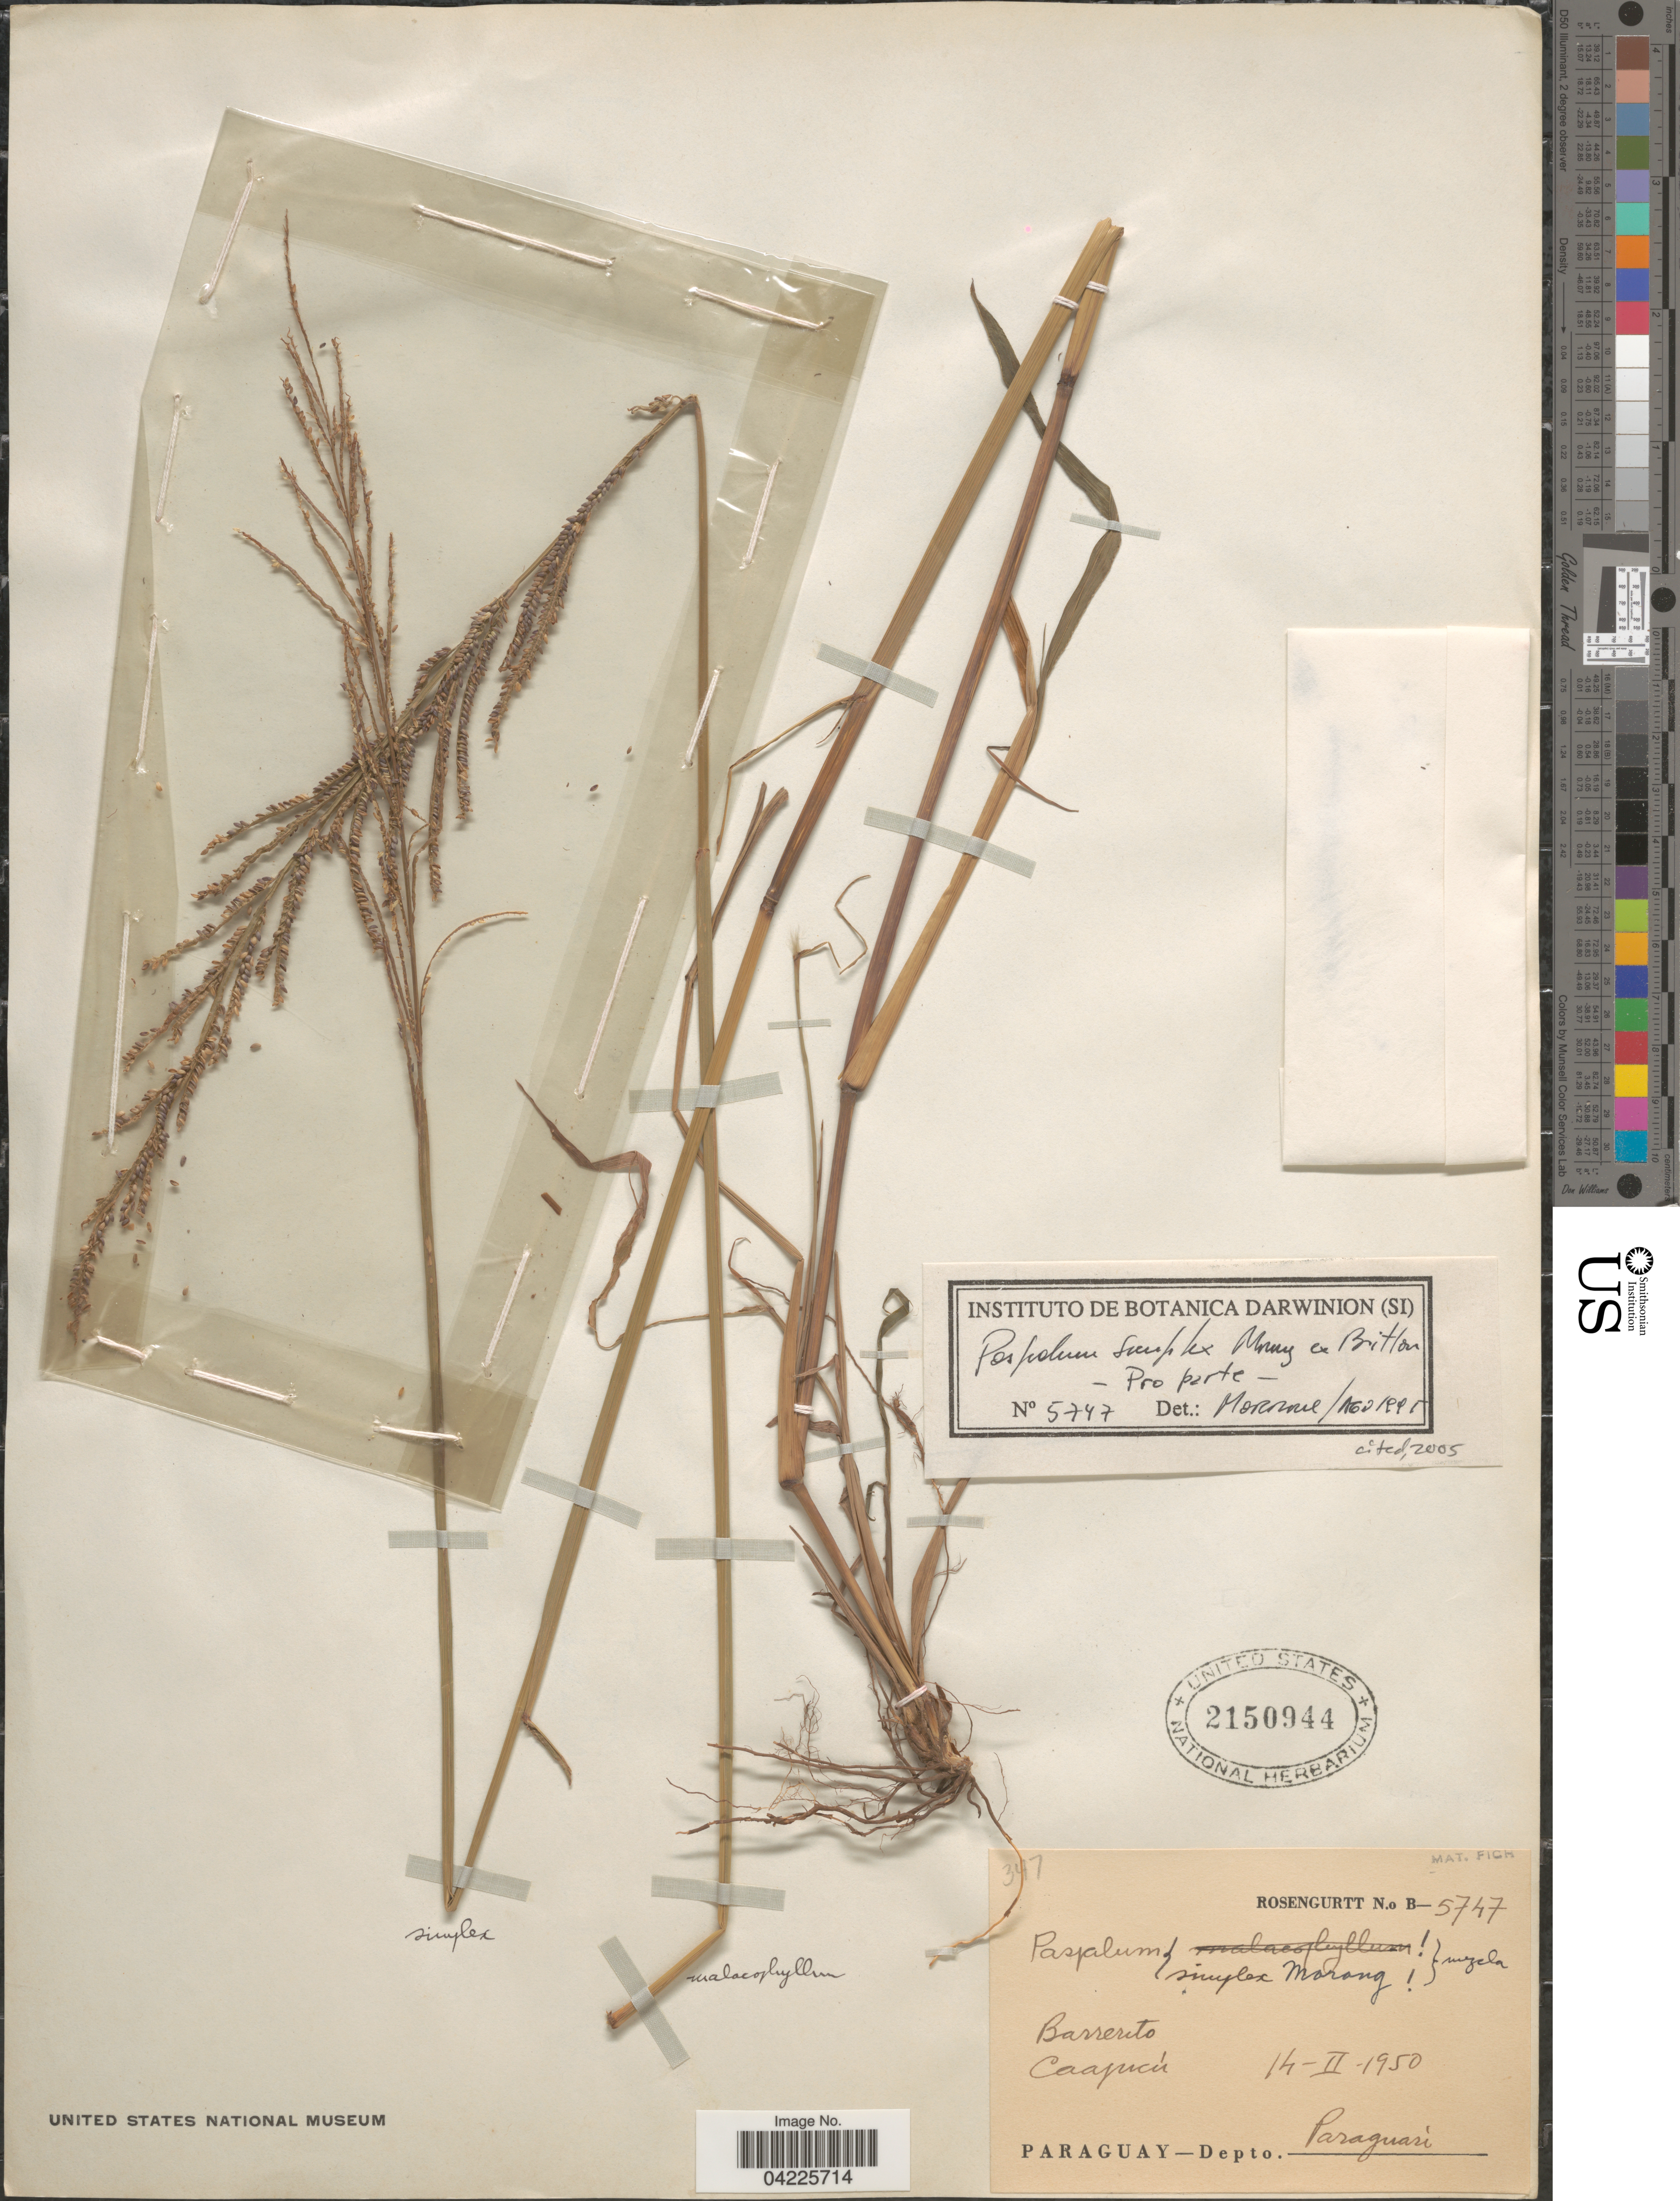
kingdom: Plantae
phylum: Tracheophyta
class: Liliopsida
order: Poales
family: Poaceae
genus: Paspalum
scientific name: Paspalum simplex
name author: Morong in Morong & Britton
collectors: Rosengurtt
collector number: B-5747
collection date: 1950-02-14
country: Paraguay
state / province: Paraguari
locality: Barrerito. Caapucú. Depto. Paraguari.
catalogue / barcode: US 2150944